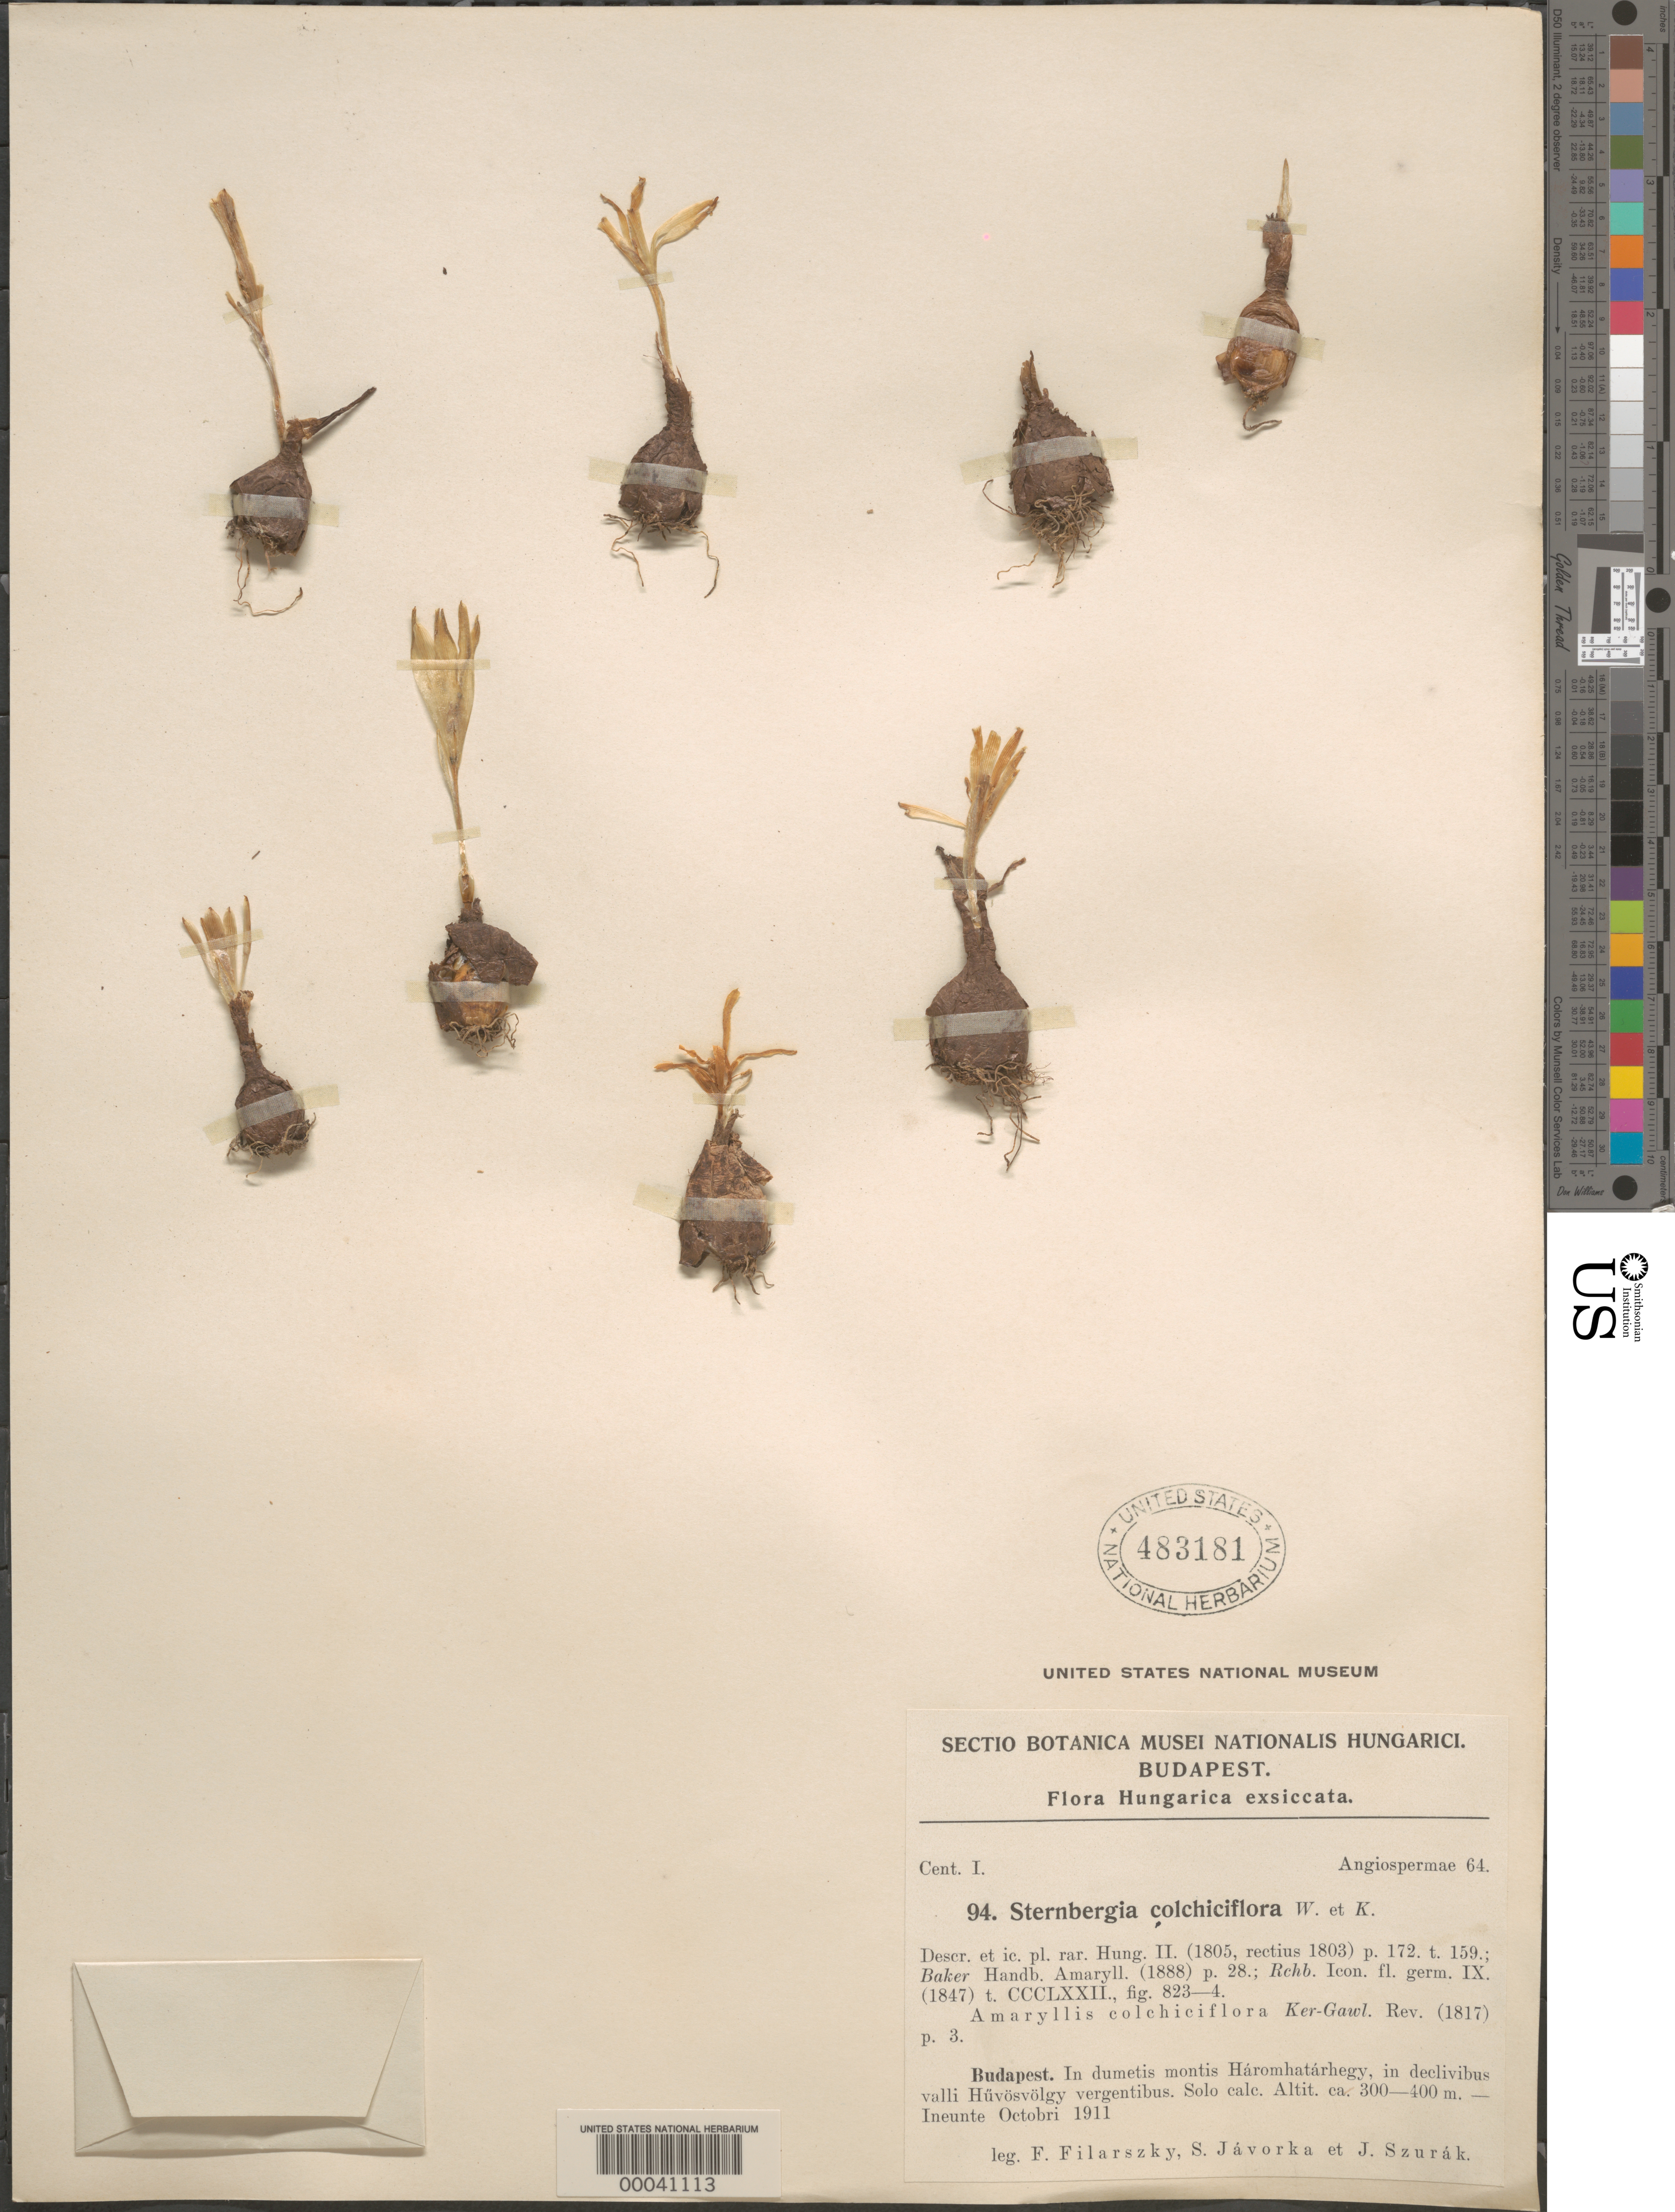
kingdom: Plantae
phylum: Tracheophyta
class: Liliopsida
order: Asparagales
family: Amaryllidaceae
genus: Sternbergia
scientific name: Sternbergia colchiciflora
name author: Waldst. & Kit.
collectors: F. Filarszky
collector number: Fl. Hung. Exsicc. 94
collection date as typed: Oct 1911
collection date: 1911-10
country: Hungary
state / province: Budapest, Capital District of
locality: Haromhatarhegy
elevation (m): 300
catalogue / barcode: US 483181